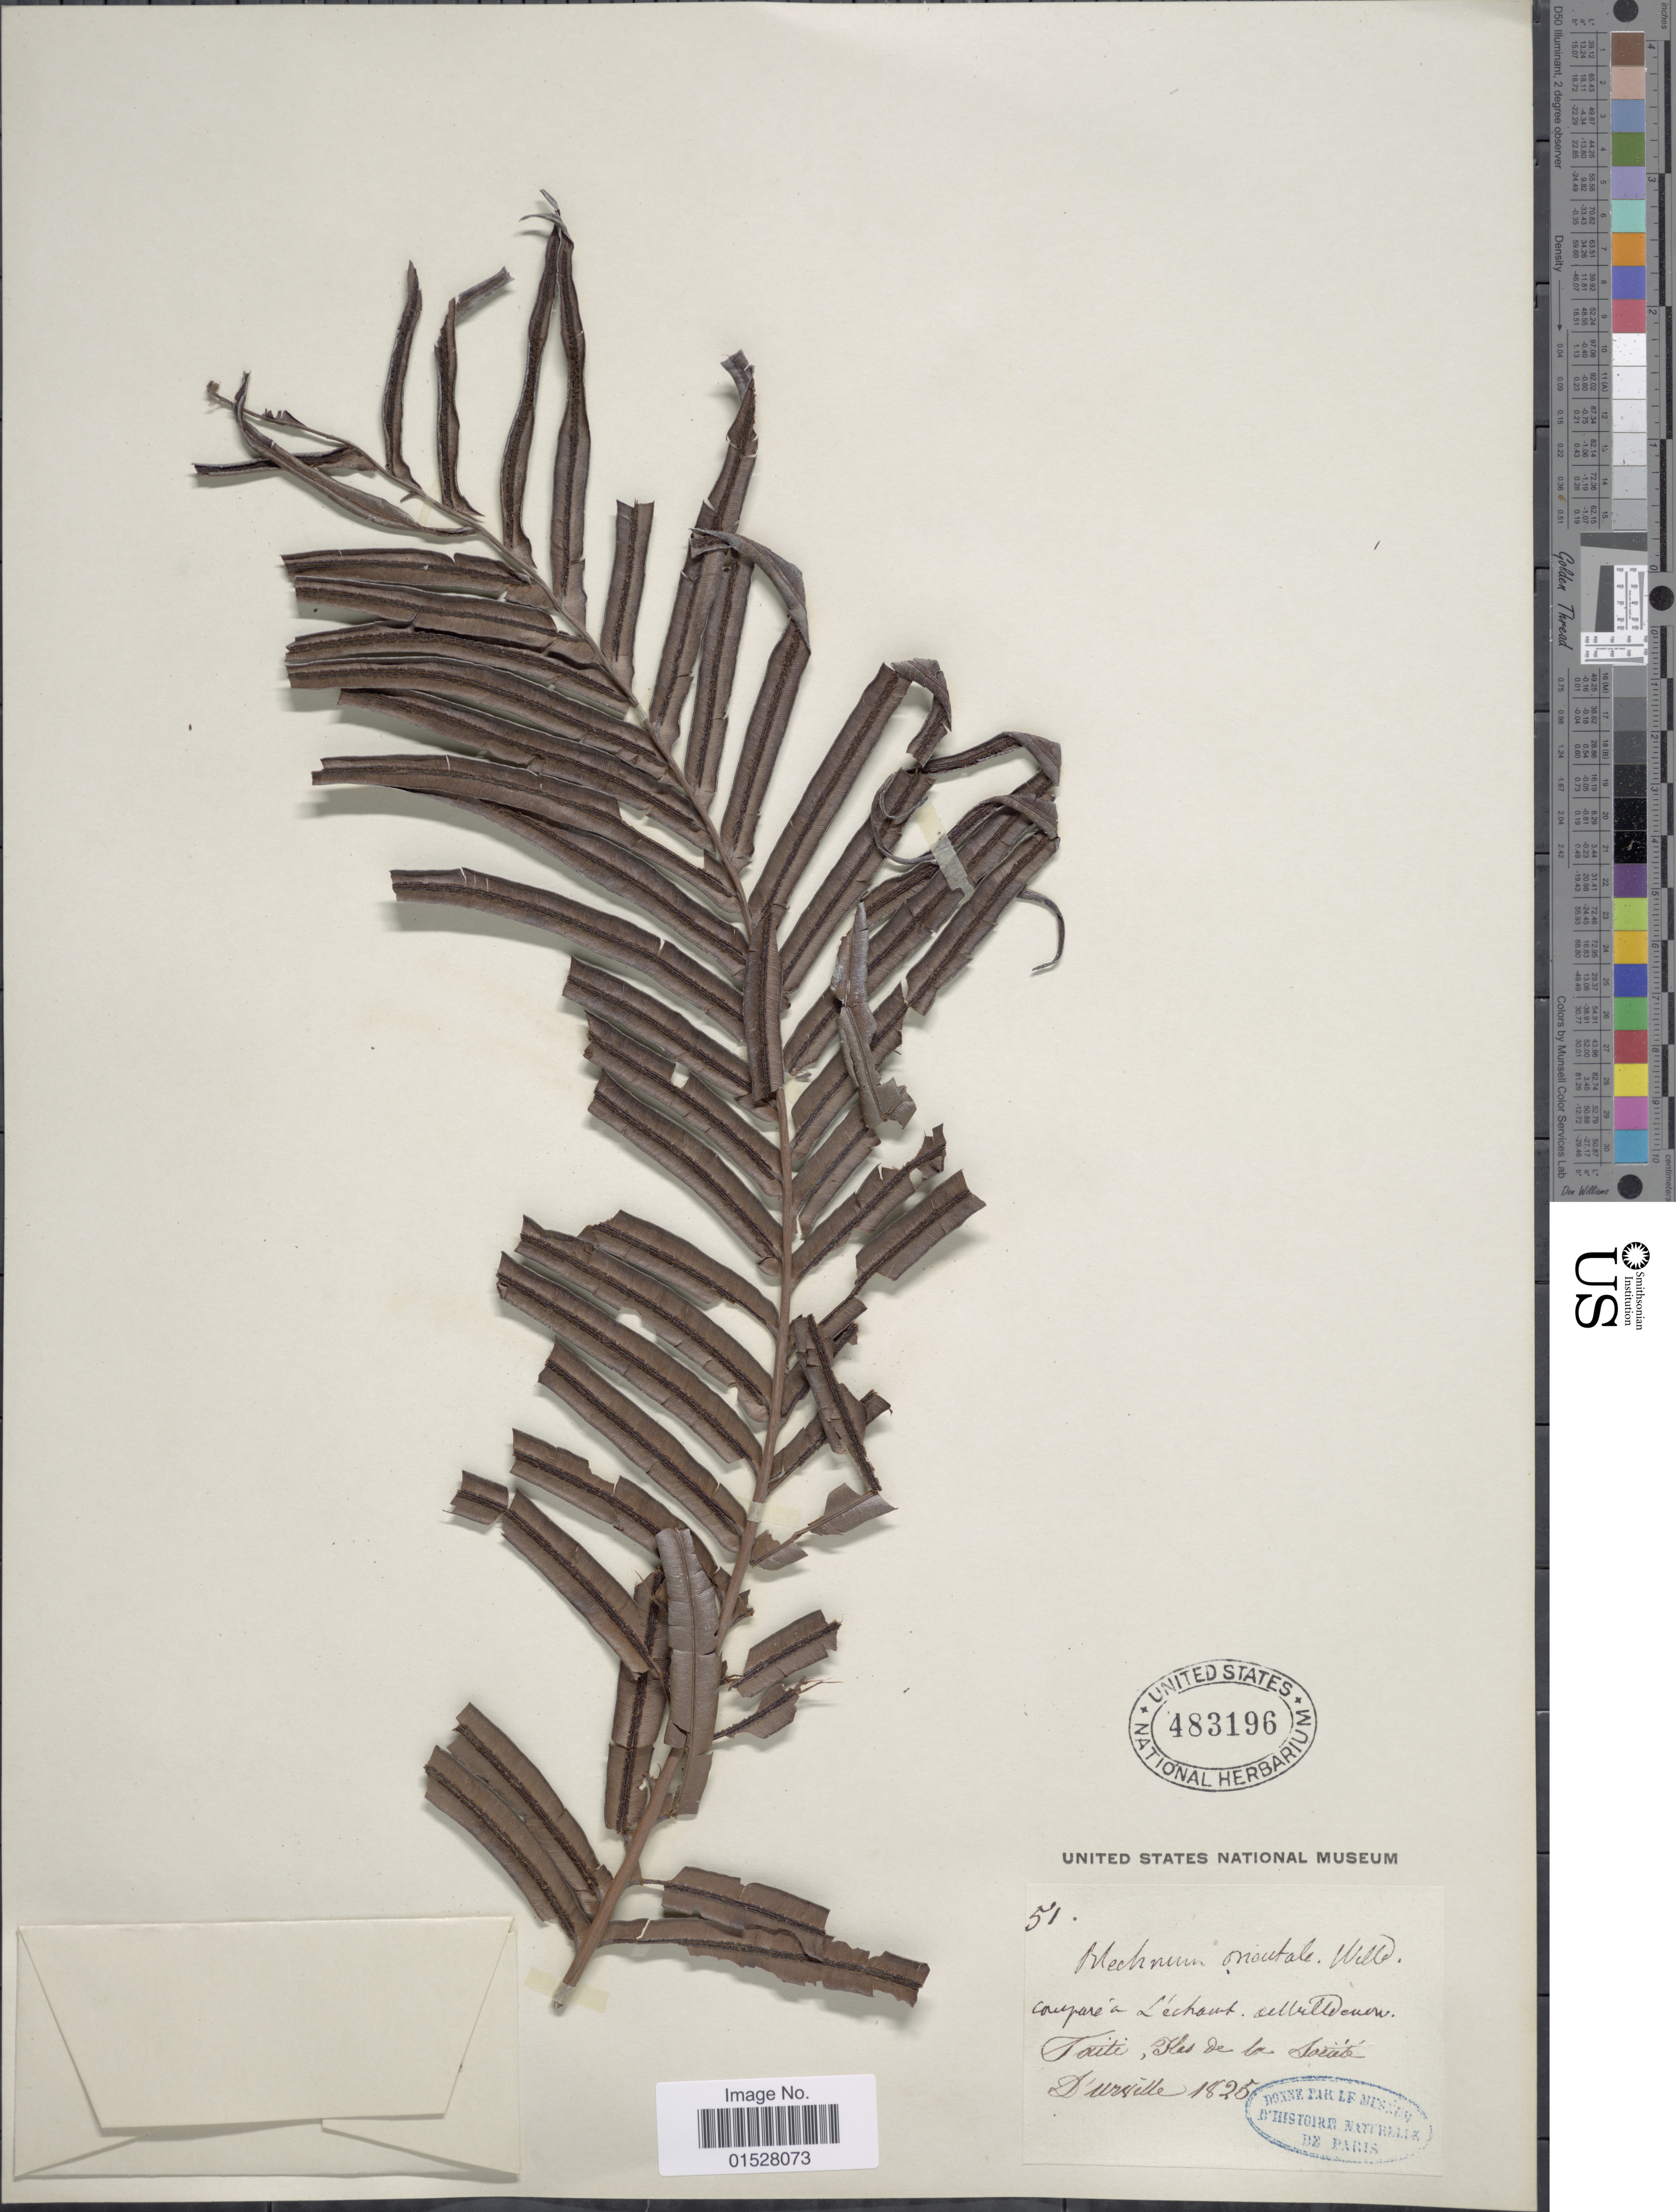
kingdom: Plantae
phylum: Tracheophyta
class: Polypodiopsida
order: Polypodiales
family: Blechnaceae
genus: Blechnum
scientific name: Blechnum orientale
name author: L.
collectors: J. d'Urville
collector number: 51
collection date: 1825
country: French Polynesia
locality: Coupanre a L'echart.aillulldenon Taiti, iles de la societe. [interpreted]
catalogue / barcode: US 483196